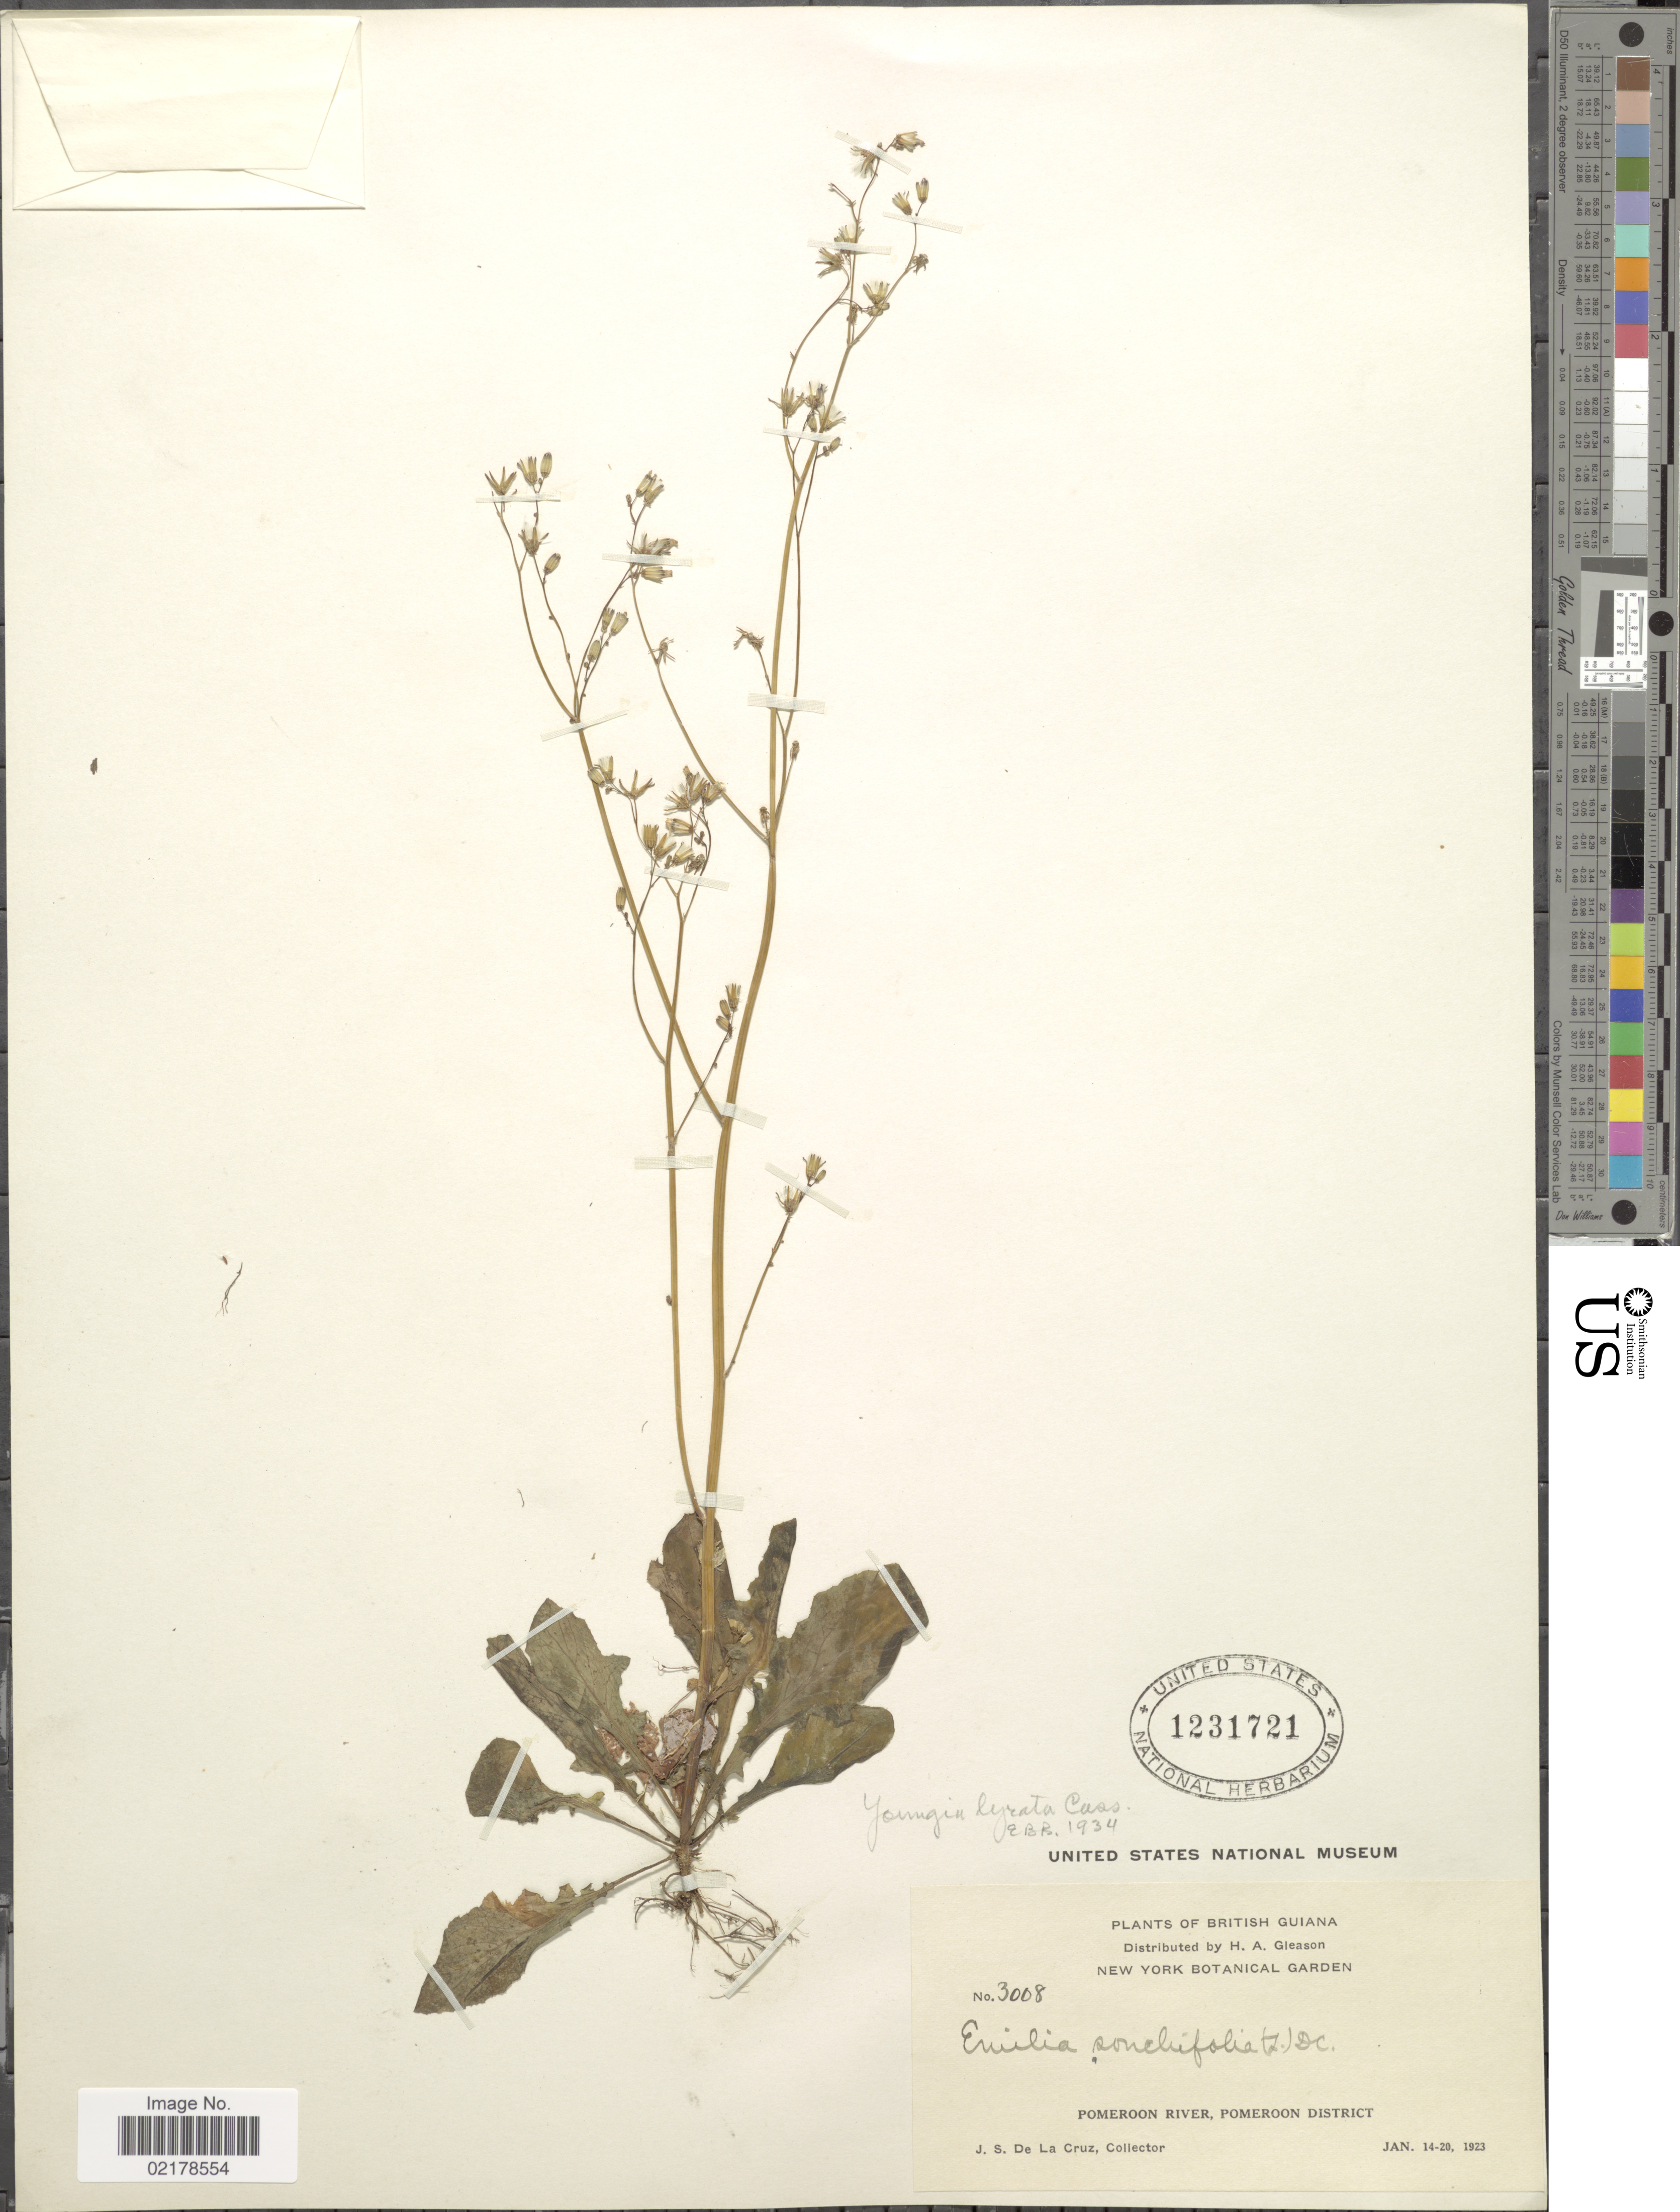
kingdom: Plantae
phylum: Tracheophyta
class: Magnoliopsida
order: Asterales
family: Asteraceae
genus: Youngia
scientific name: Youngia japonica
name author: (L.) DC.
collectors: J. S. de la Cruz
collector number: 3008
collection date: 1923-01-14/1923-01-20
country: Guyana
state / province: Pomeroon-Supenaam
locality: British Guiana, Pomeroon River, Pomeroon District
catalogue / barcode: US 1231721